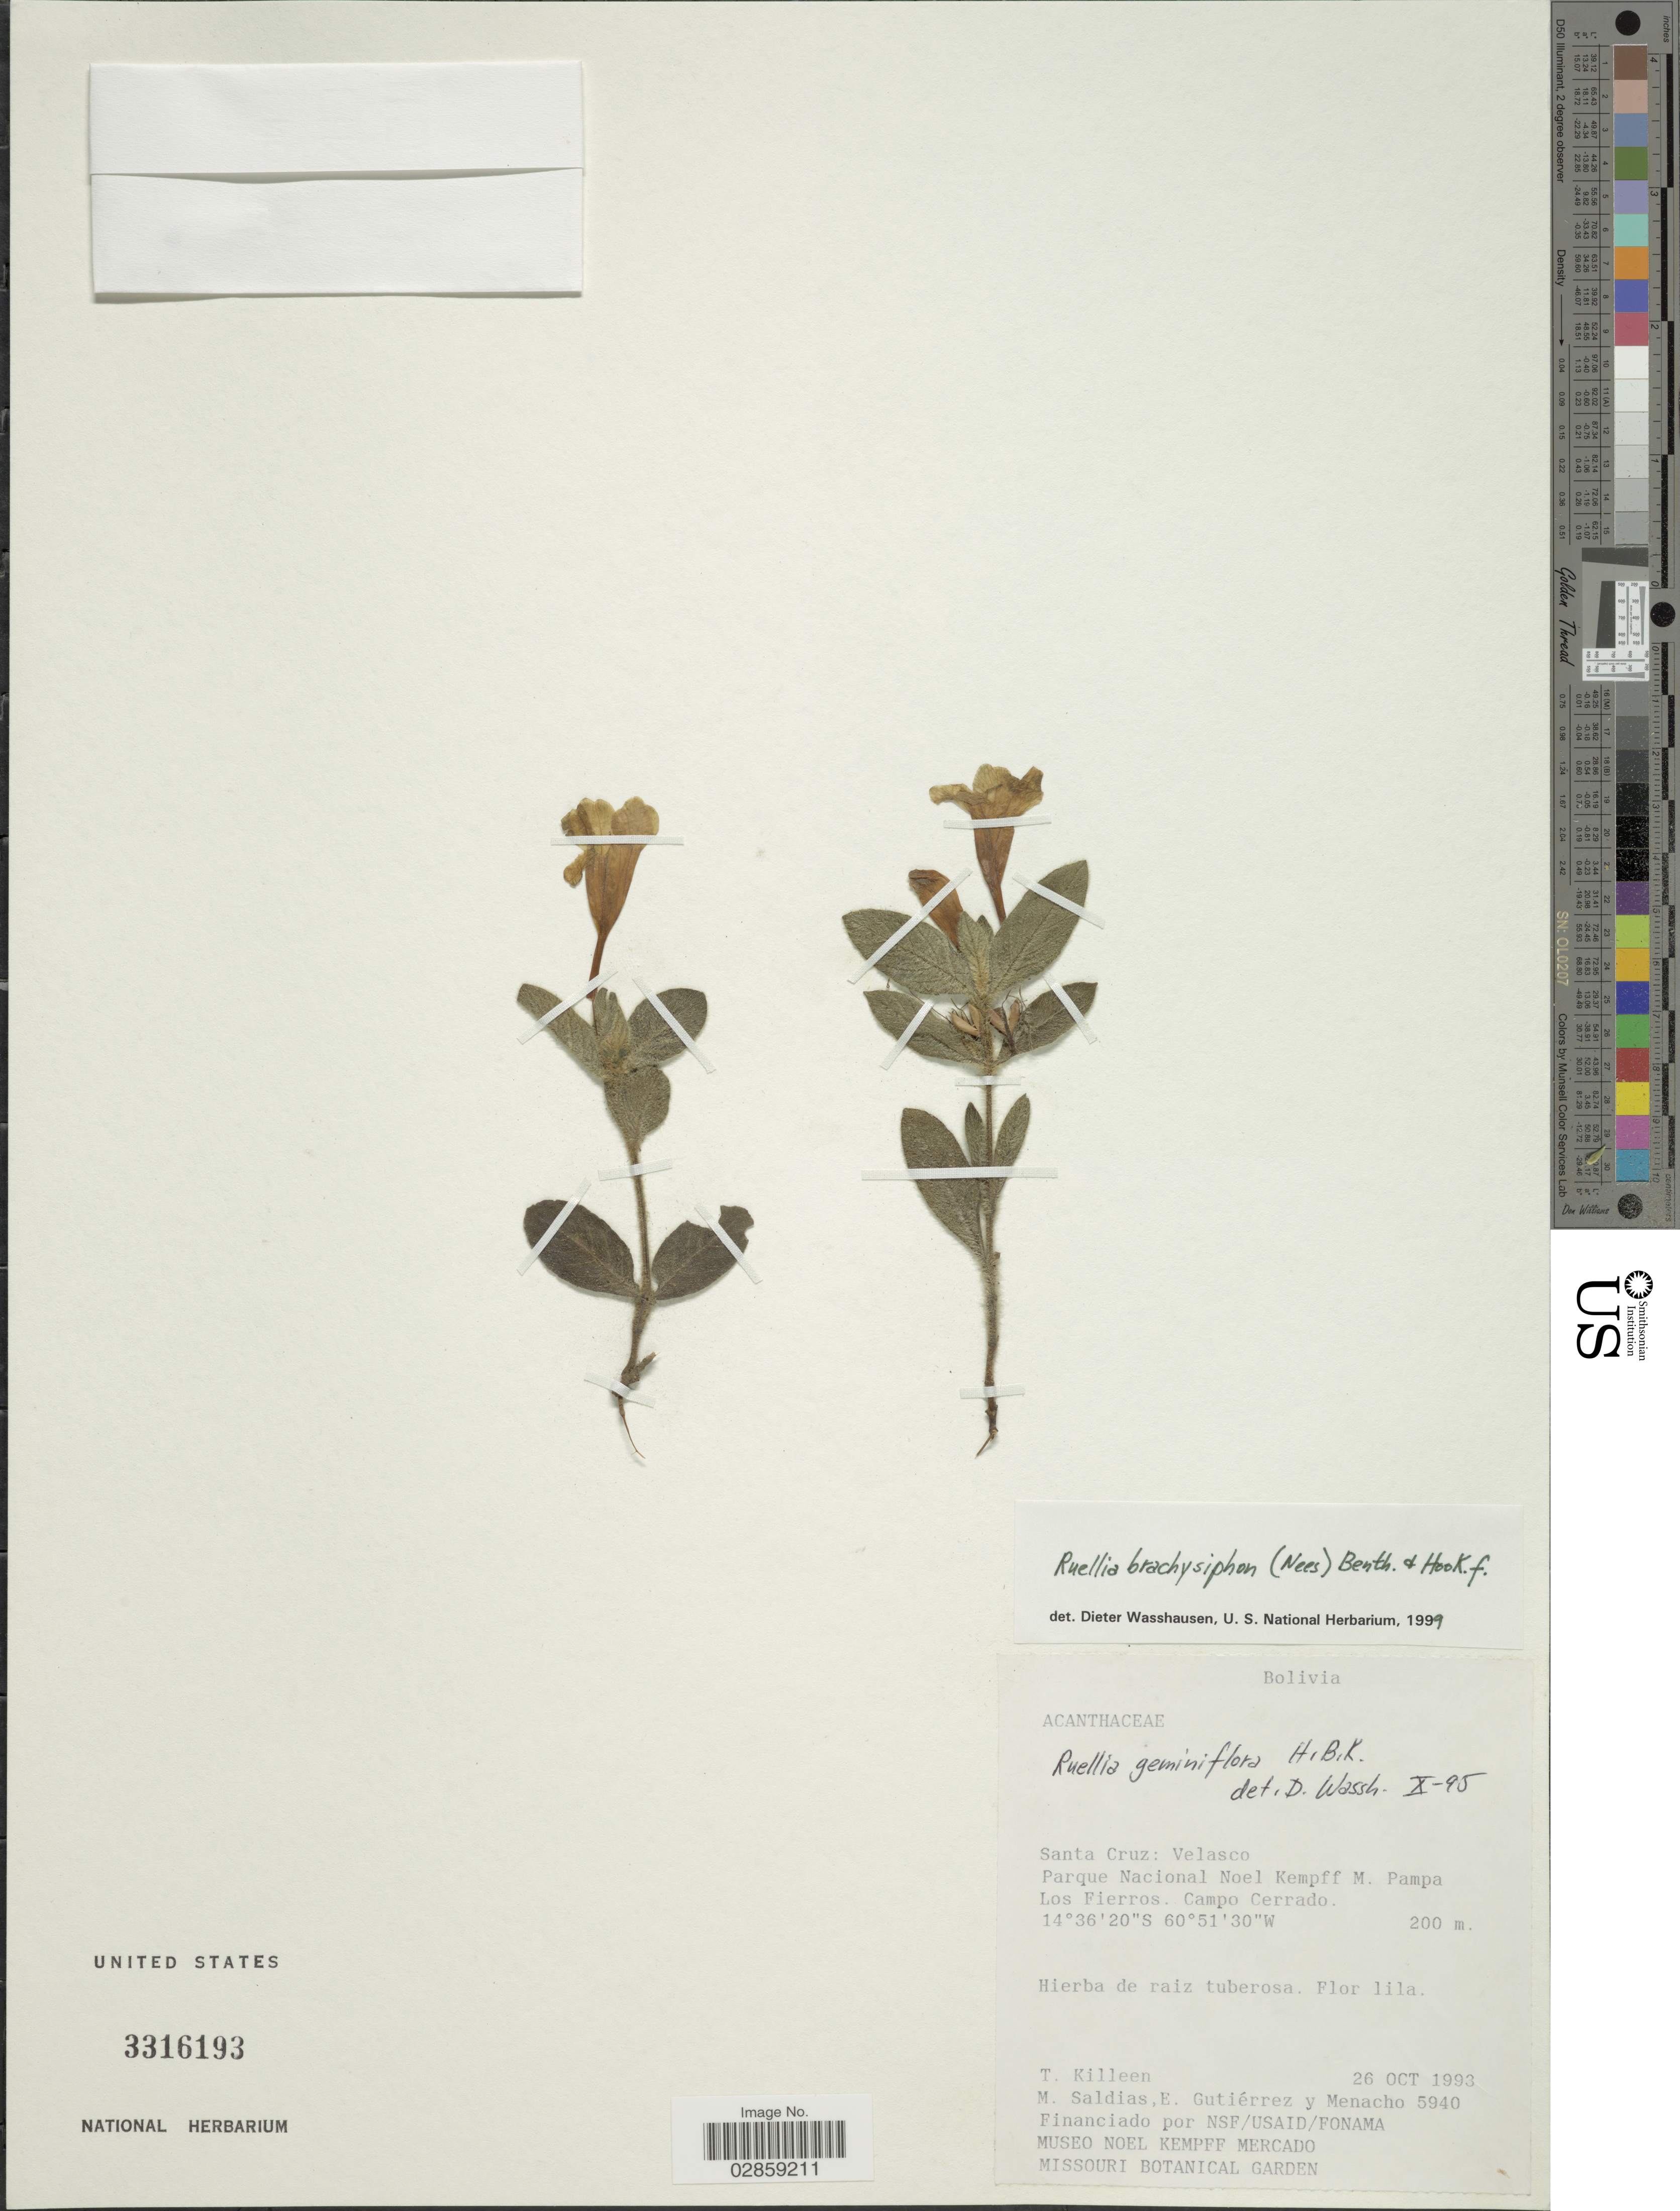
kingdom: Plantae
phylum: Tracheophyta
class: Magnoliopsida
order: Lamiales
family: Acanthaceae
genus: Ruellia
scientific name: Ruellia brachysiphon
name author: (Nees) Benth. & Hook. f. ex Hiern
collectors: T. J. Killeen, M. Saldias, E. Gutiérrez & Menacho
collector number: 5940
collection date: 1933-10-26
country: Bolivia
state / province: Santa Cruz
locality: Velasco, Parque Nacional Noel Kempff M. Pampa, Los Fierros. Campo Cerrado.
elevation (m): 200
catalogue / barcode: US 3316193